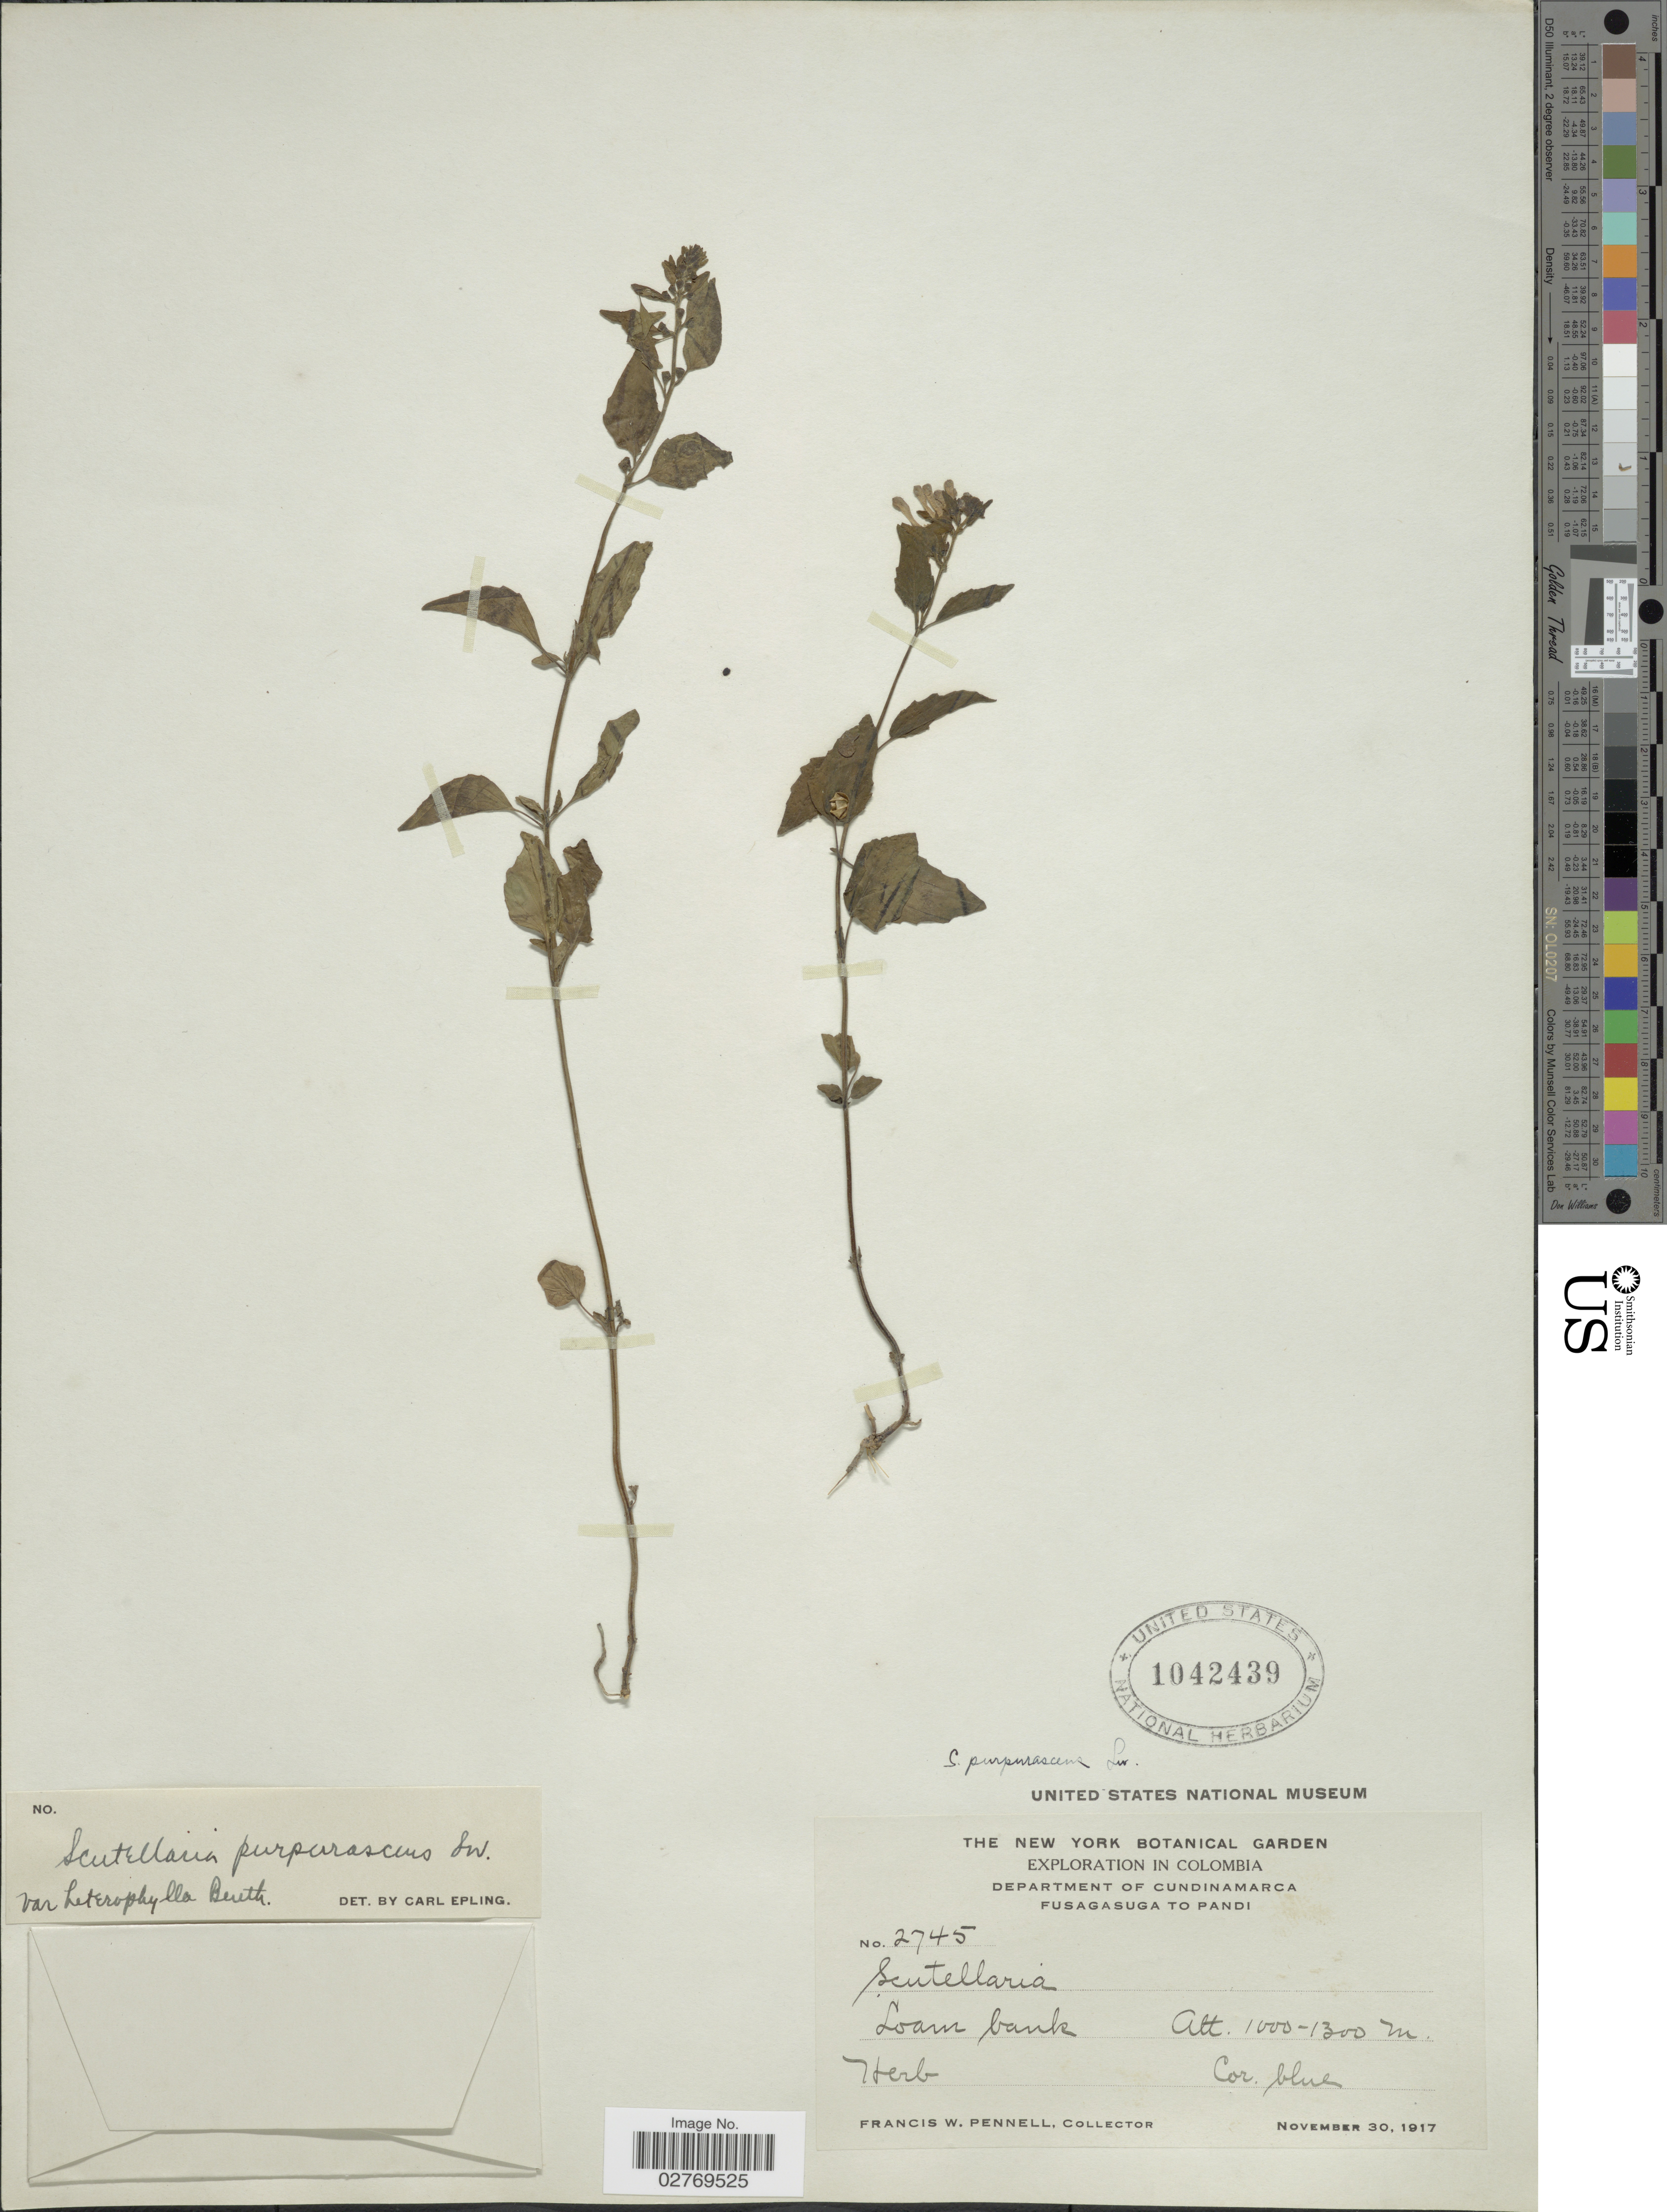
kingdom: Plantae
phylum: Tracheophyta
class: Magnoliopsida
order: Lamiales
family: Lamiaceae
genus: Scutellaria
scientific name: Scutellaria purpurascens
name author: Sw.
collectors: F. W. Pennell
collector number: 2745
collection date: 1917-11-30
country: Colombia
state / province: Cundinamarca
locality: Department of Cundinamarca. Fusagasuga to Pandi.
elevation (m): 1000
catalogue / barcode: US 1042439